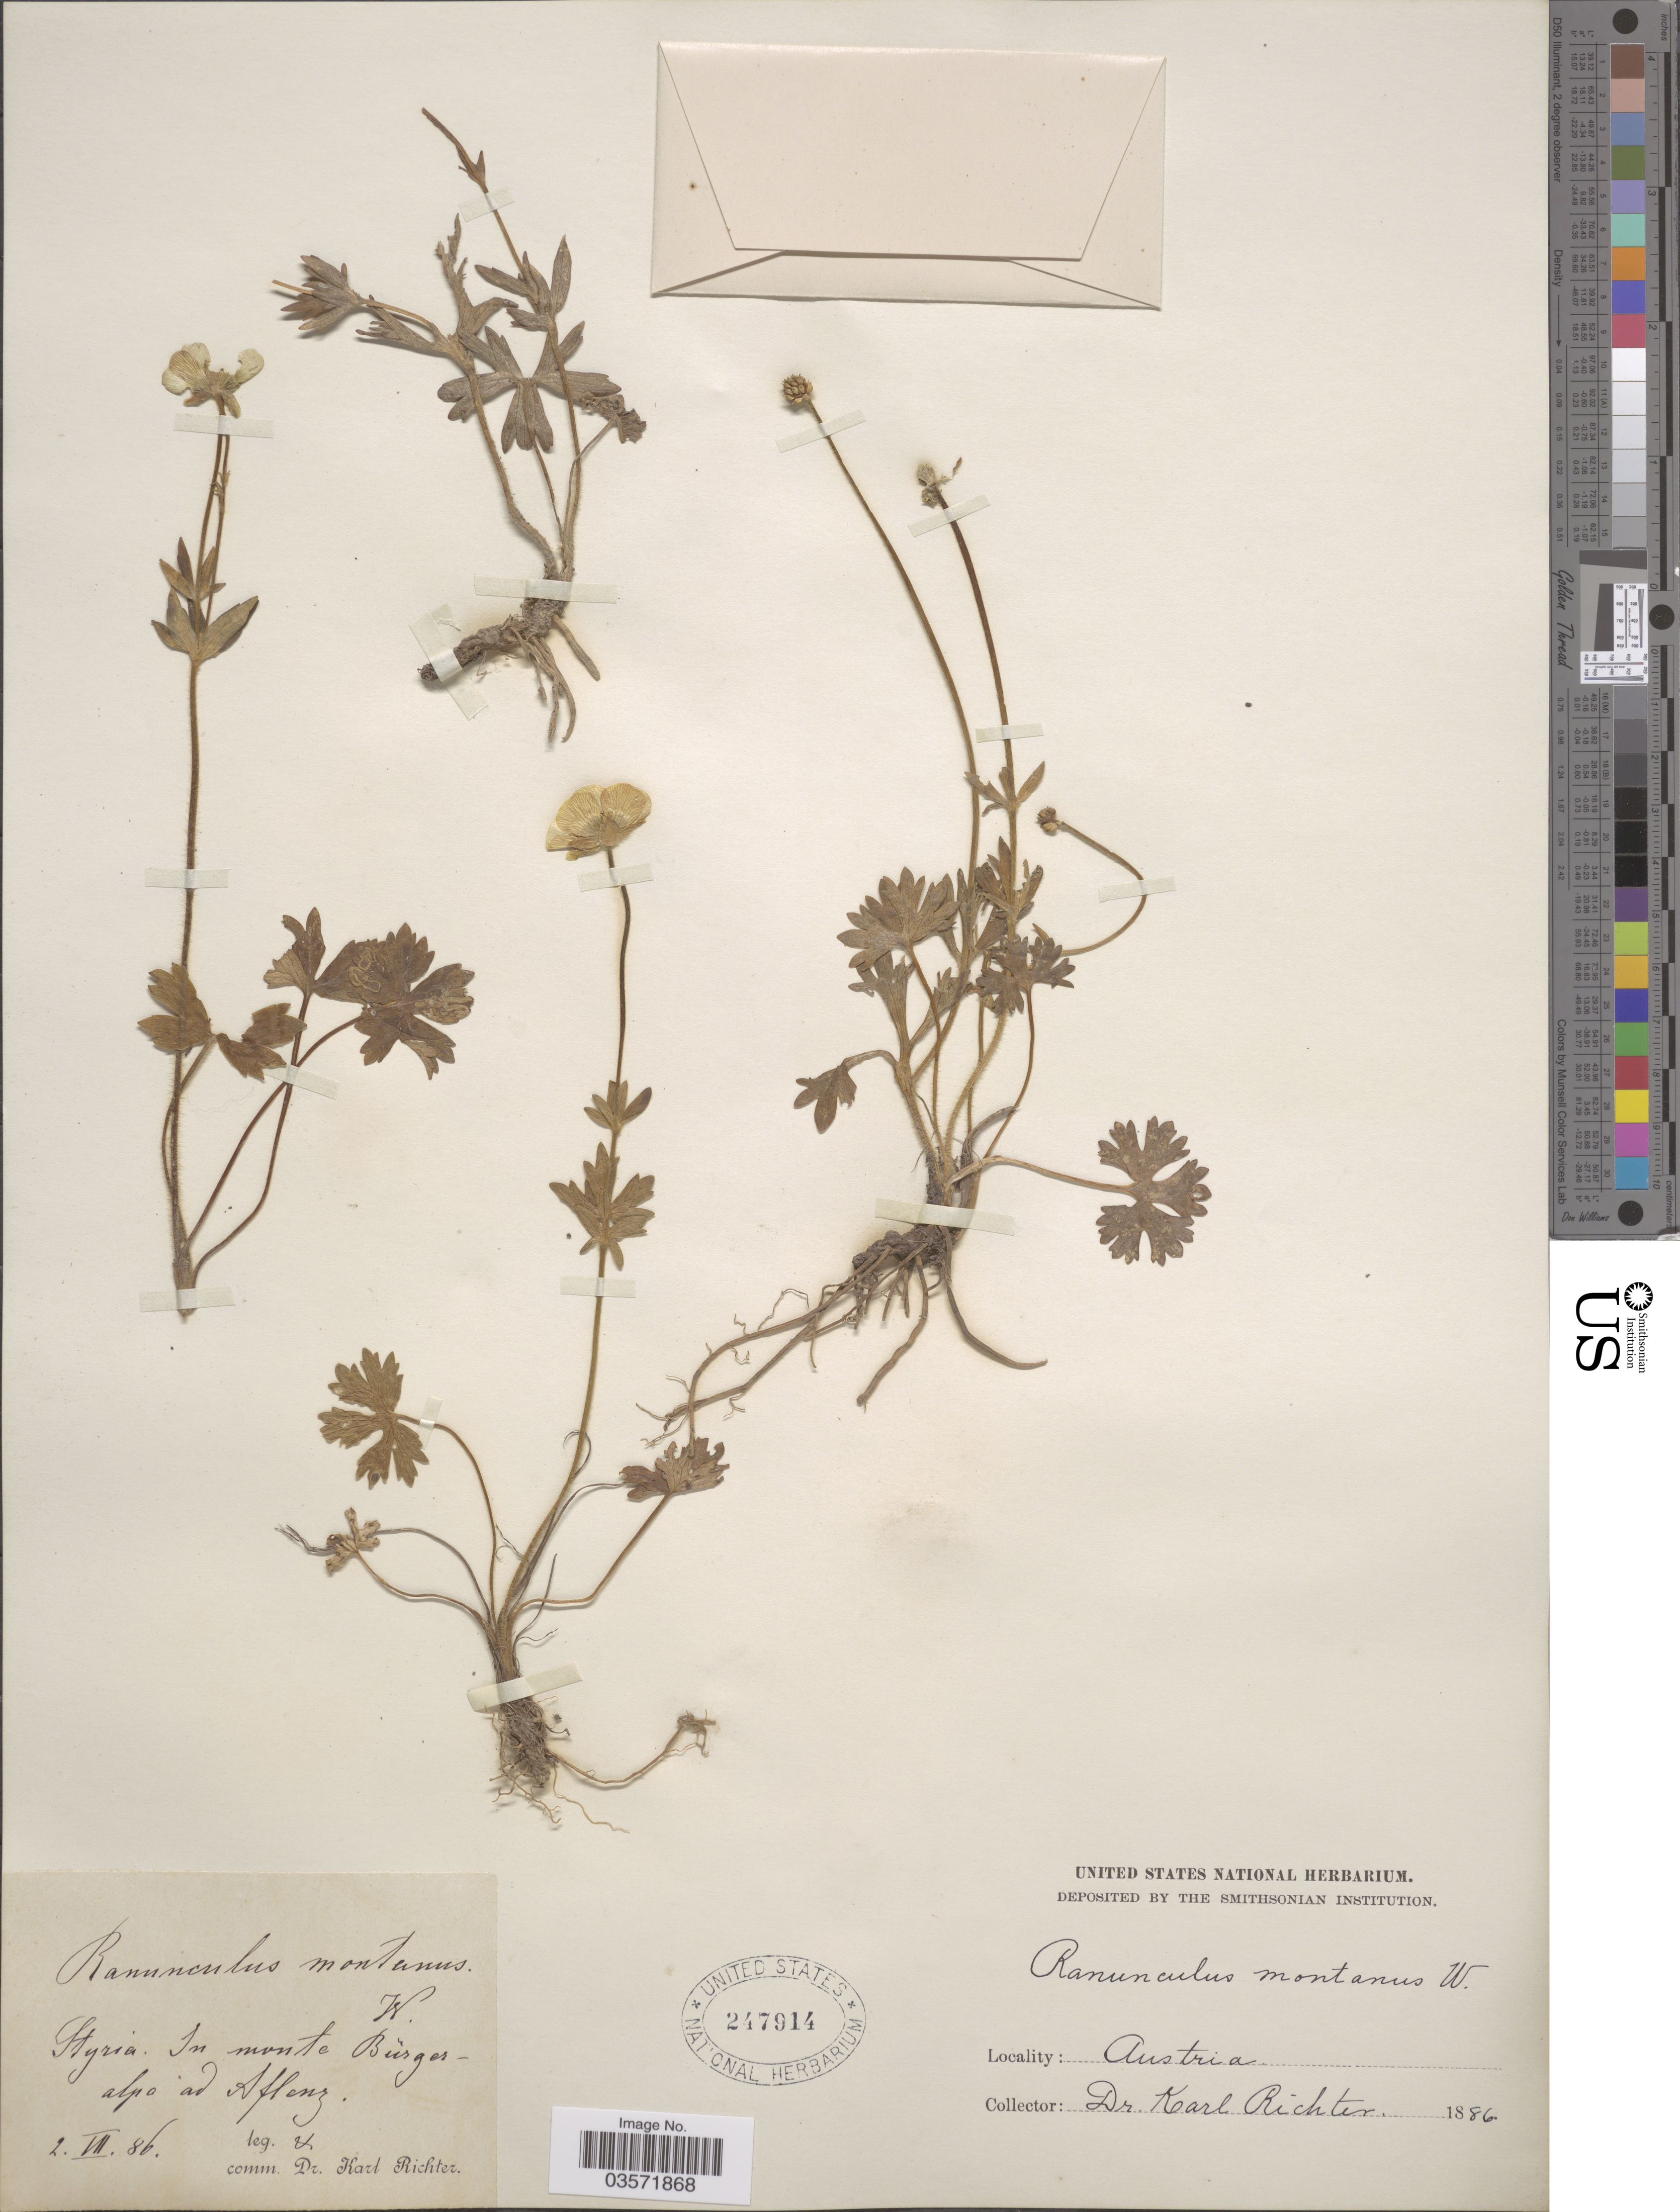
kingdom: Plantae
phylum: Tracheophyta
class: Magnoliopsida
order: Ranunculales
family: Ranunculaceae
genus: Ranunculus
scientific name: Ranunculus montanus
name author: Willd.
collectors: K. Richter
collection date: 1886-07-02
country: Austria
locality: Styria. In monte Bürgeralpe ad Aflenz.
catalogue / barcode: US 247914